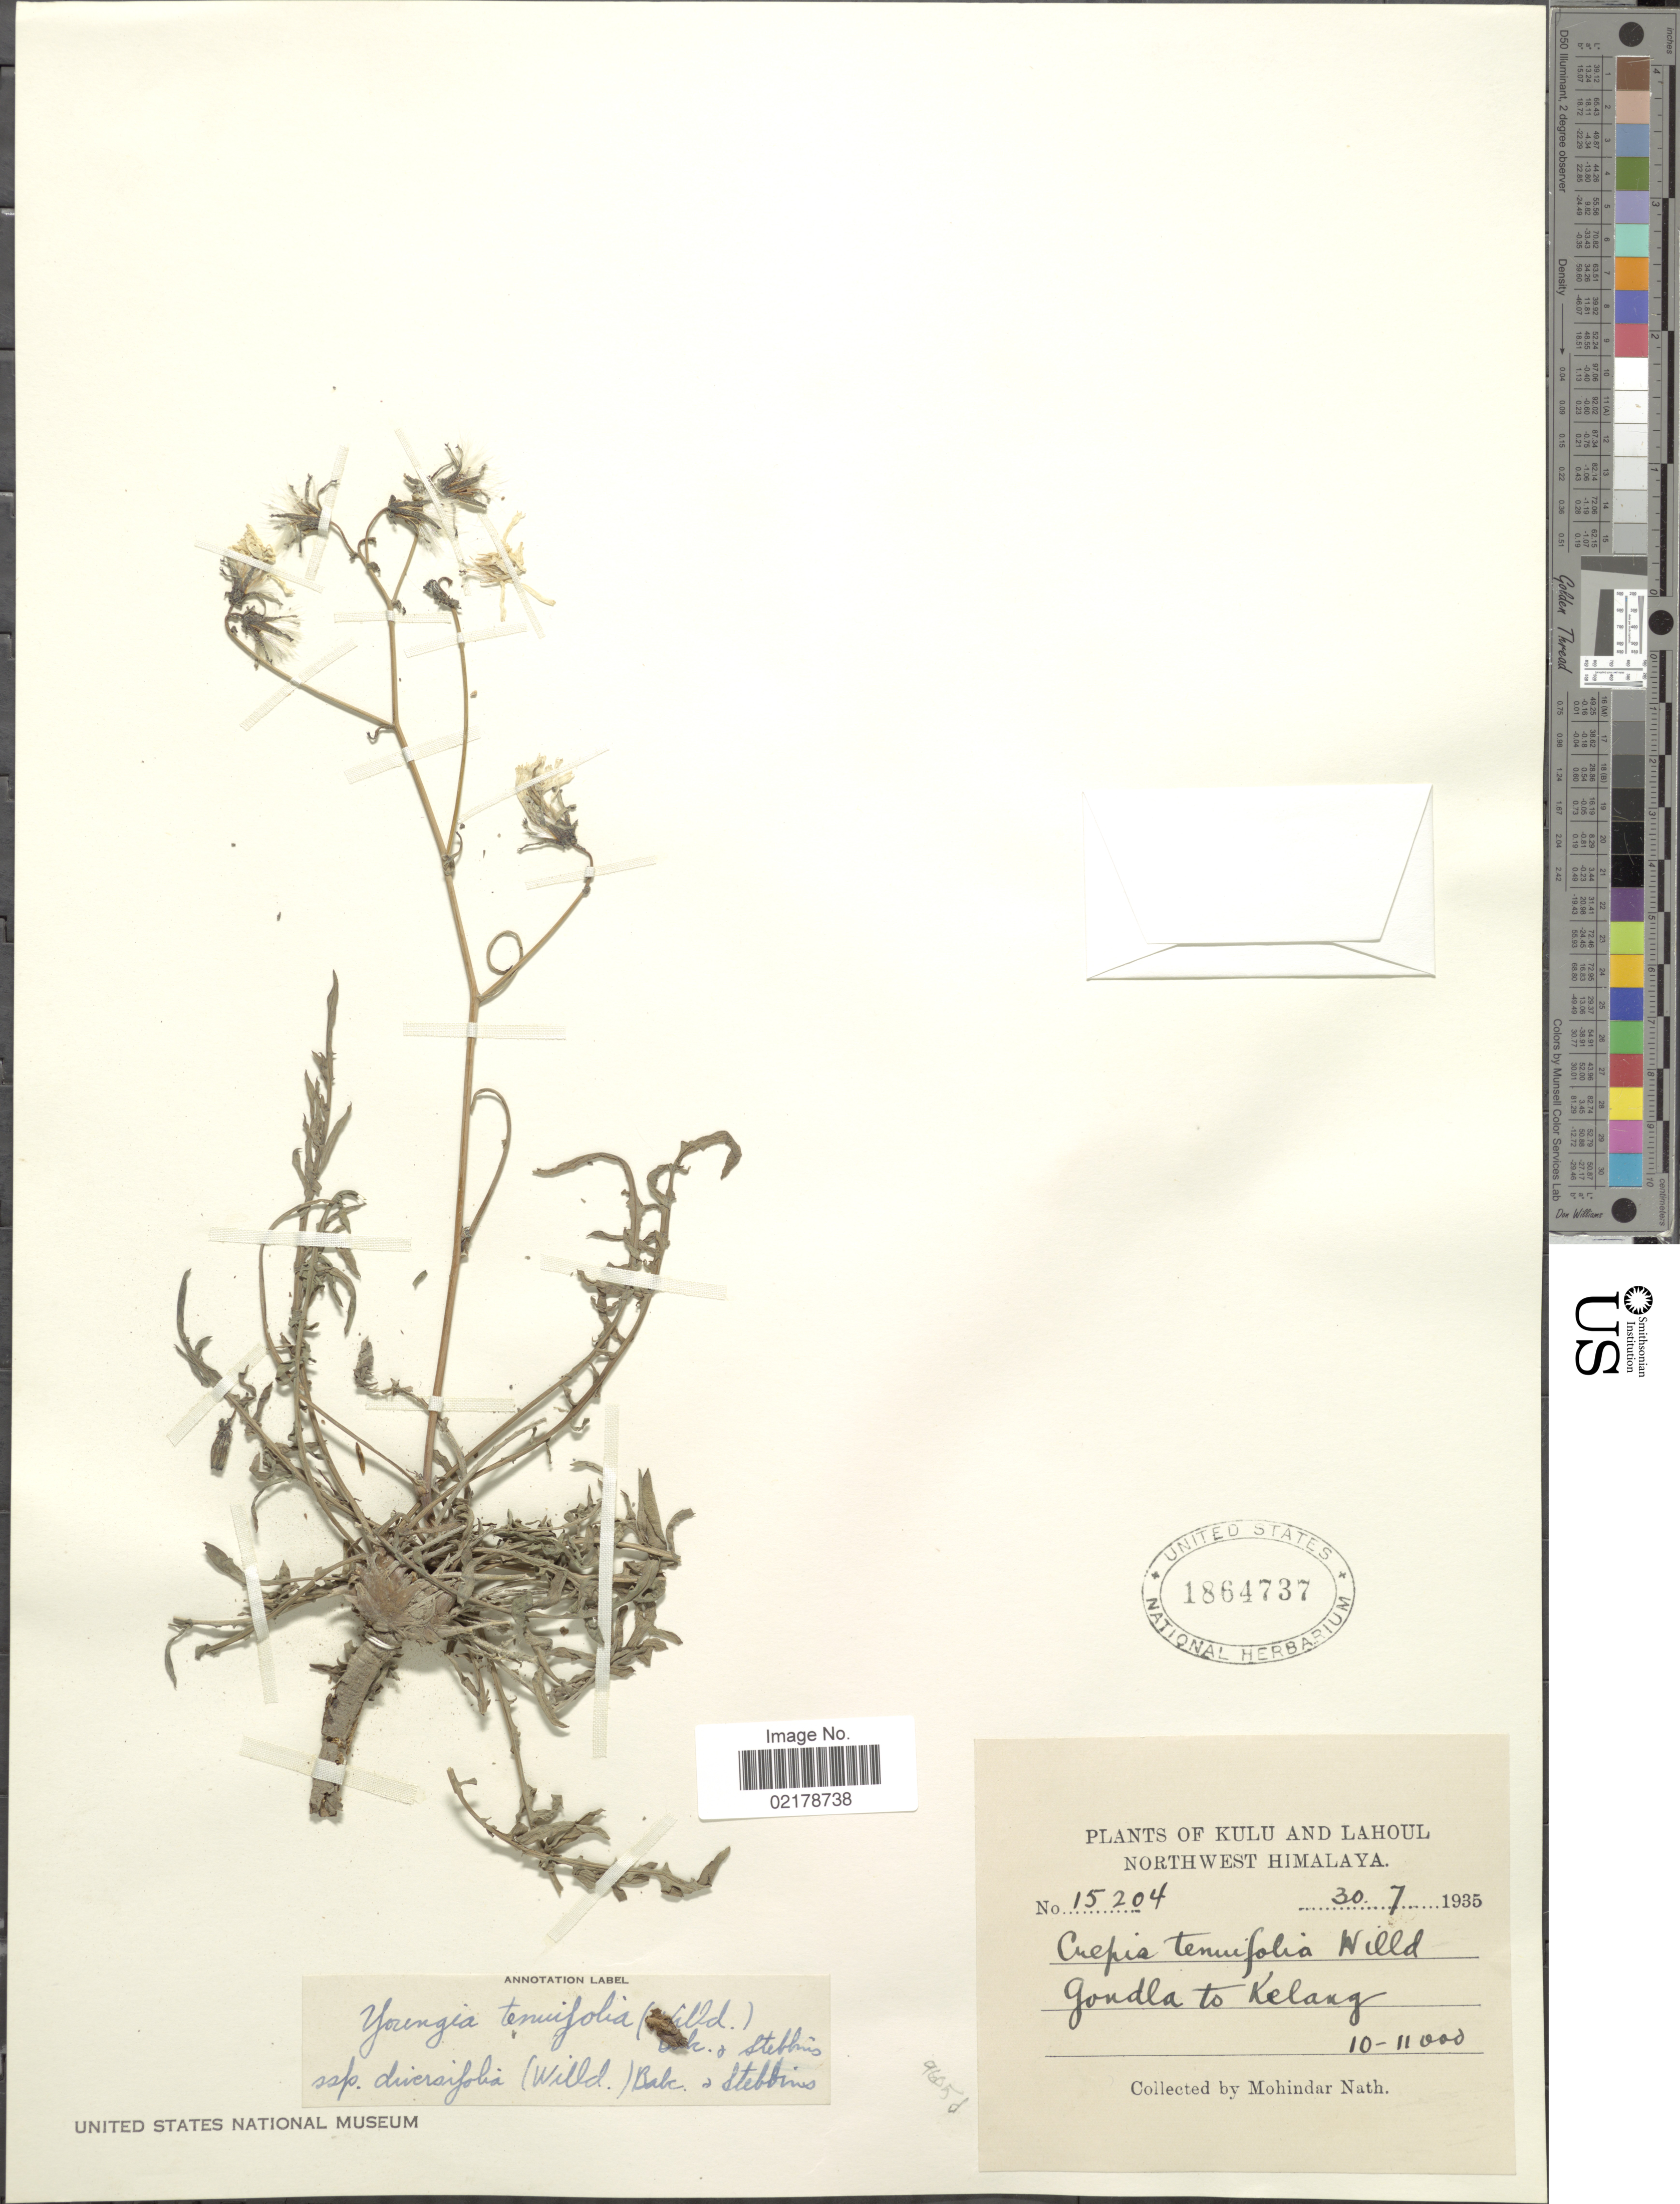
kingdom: Plantae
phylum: Tracheophyta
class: Magnoliopsida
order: Asterales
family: Asteraceae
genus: Crepidiastrum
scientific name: Crepidiastrum tenuifolium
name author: (Willd.) Sennikov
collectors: M. Nath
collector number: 15204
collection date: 1935-07-30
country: India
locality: Kulu and Lahoul. Northwest Himalaya. Gondla to Kelang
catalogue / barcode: US 1864737